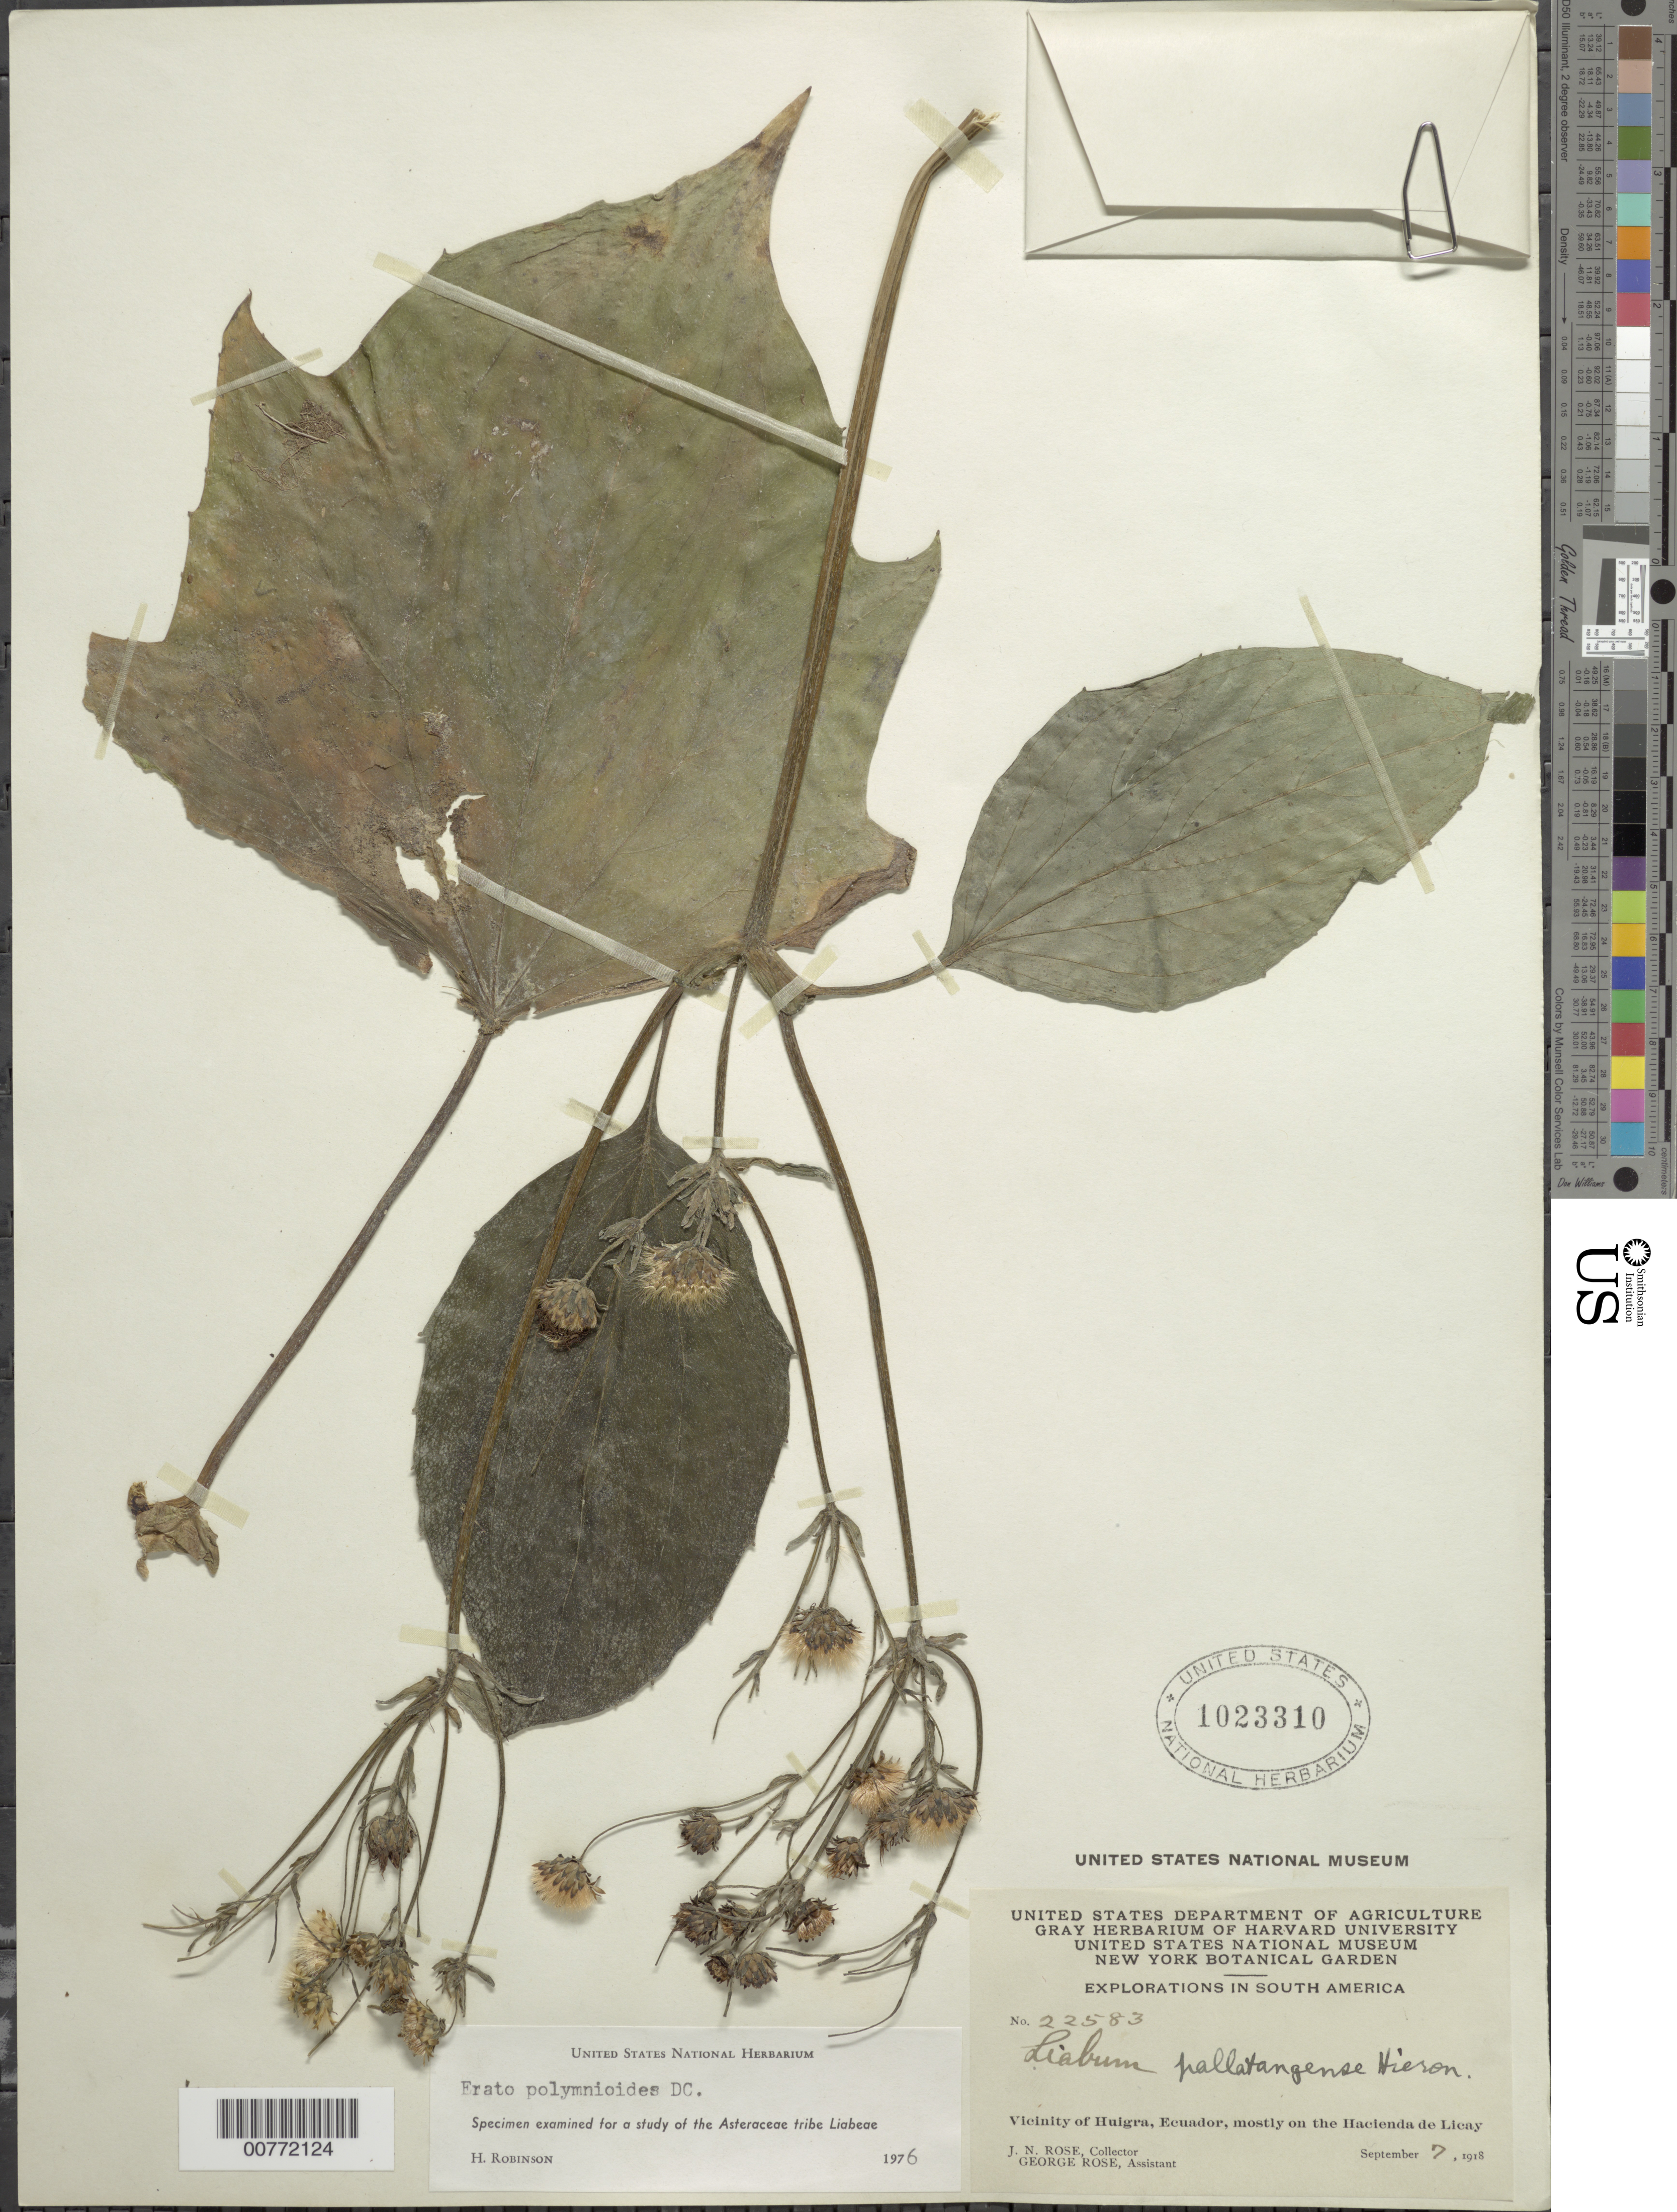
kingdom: Plantae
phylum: Tracheophyta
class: Magnoliopsida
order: Asterales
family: Asteraceae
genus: Erato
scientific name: Erato polymnioides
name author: DC.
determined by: Robinson, Harold E., (US)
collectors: J. N. Rose & G. Rose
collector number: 22583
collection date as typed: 7 September 1918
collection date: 1918-09-07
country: Ecuador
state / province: Chimborazo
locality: Huigra vic., mostly on the Hacienda de Licay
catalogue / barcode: US 1023310